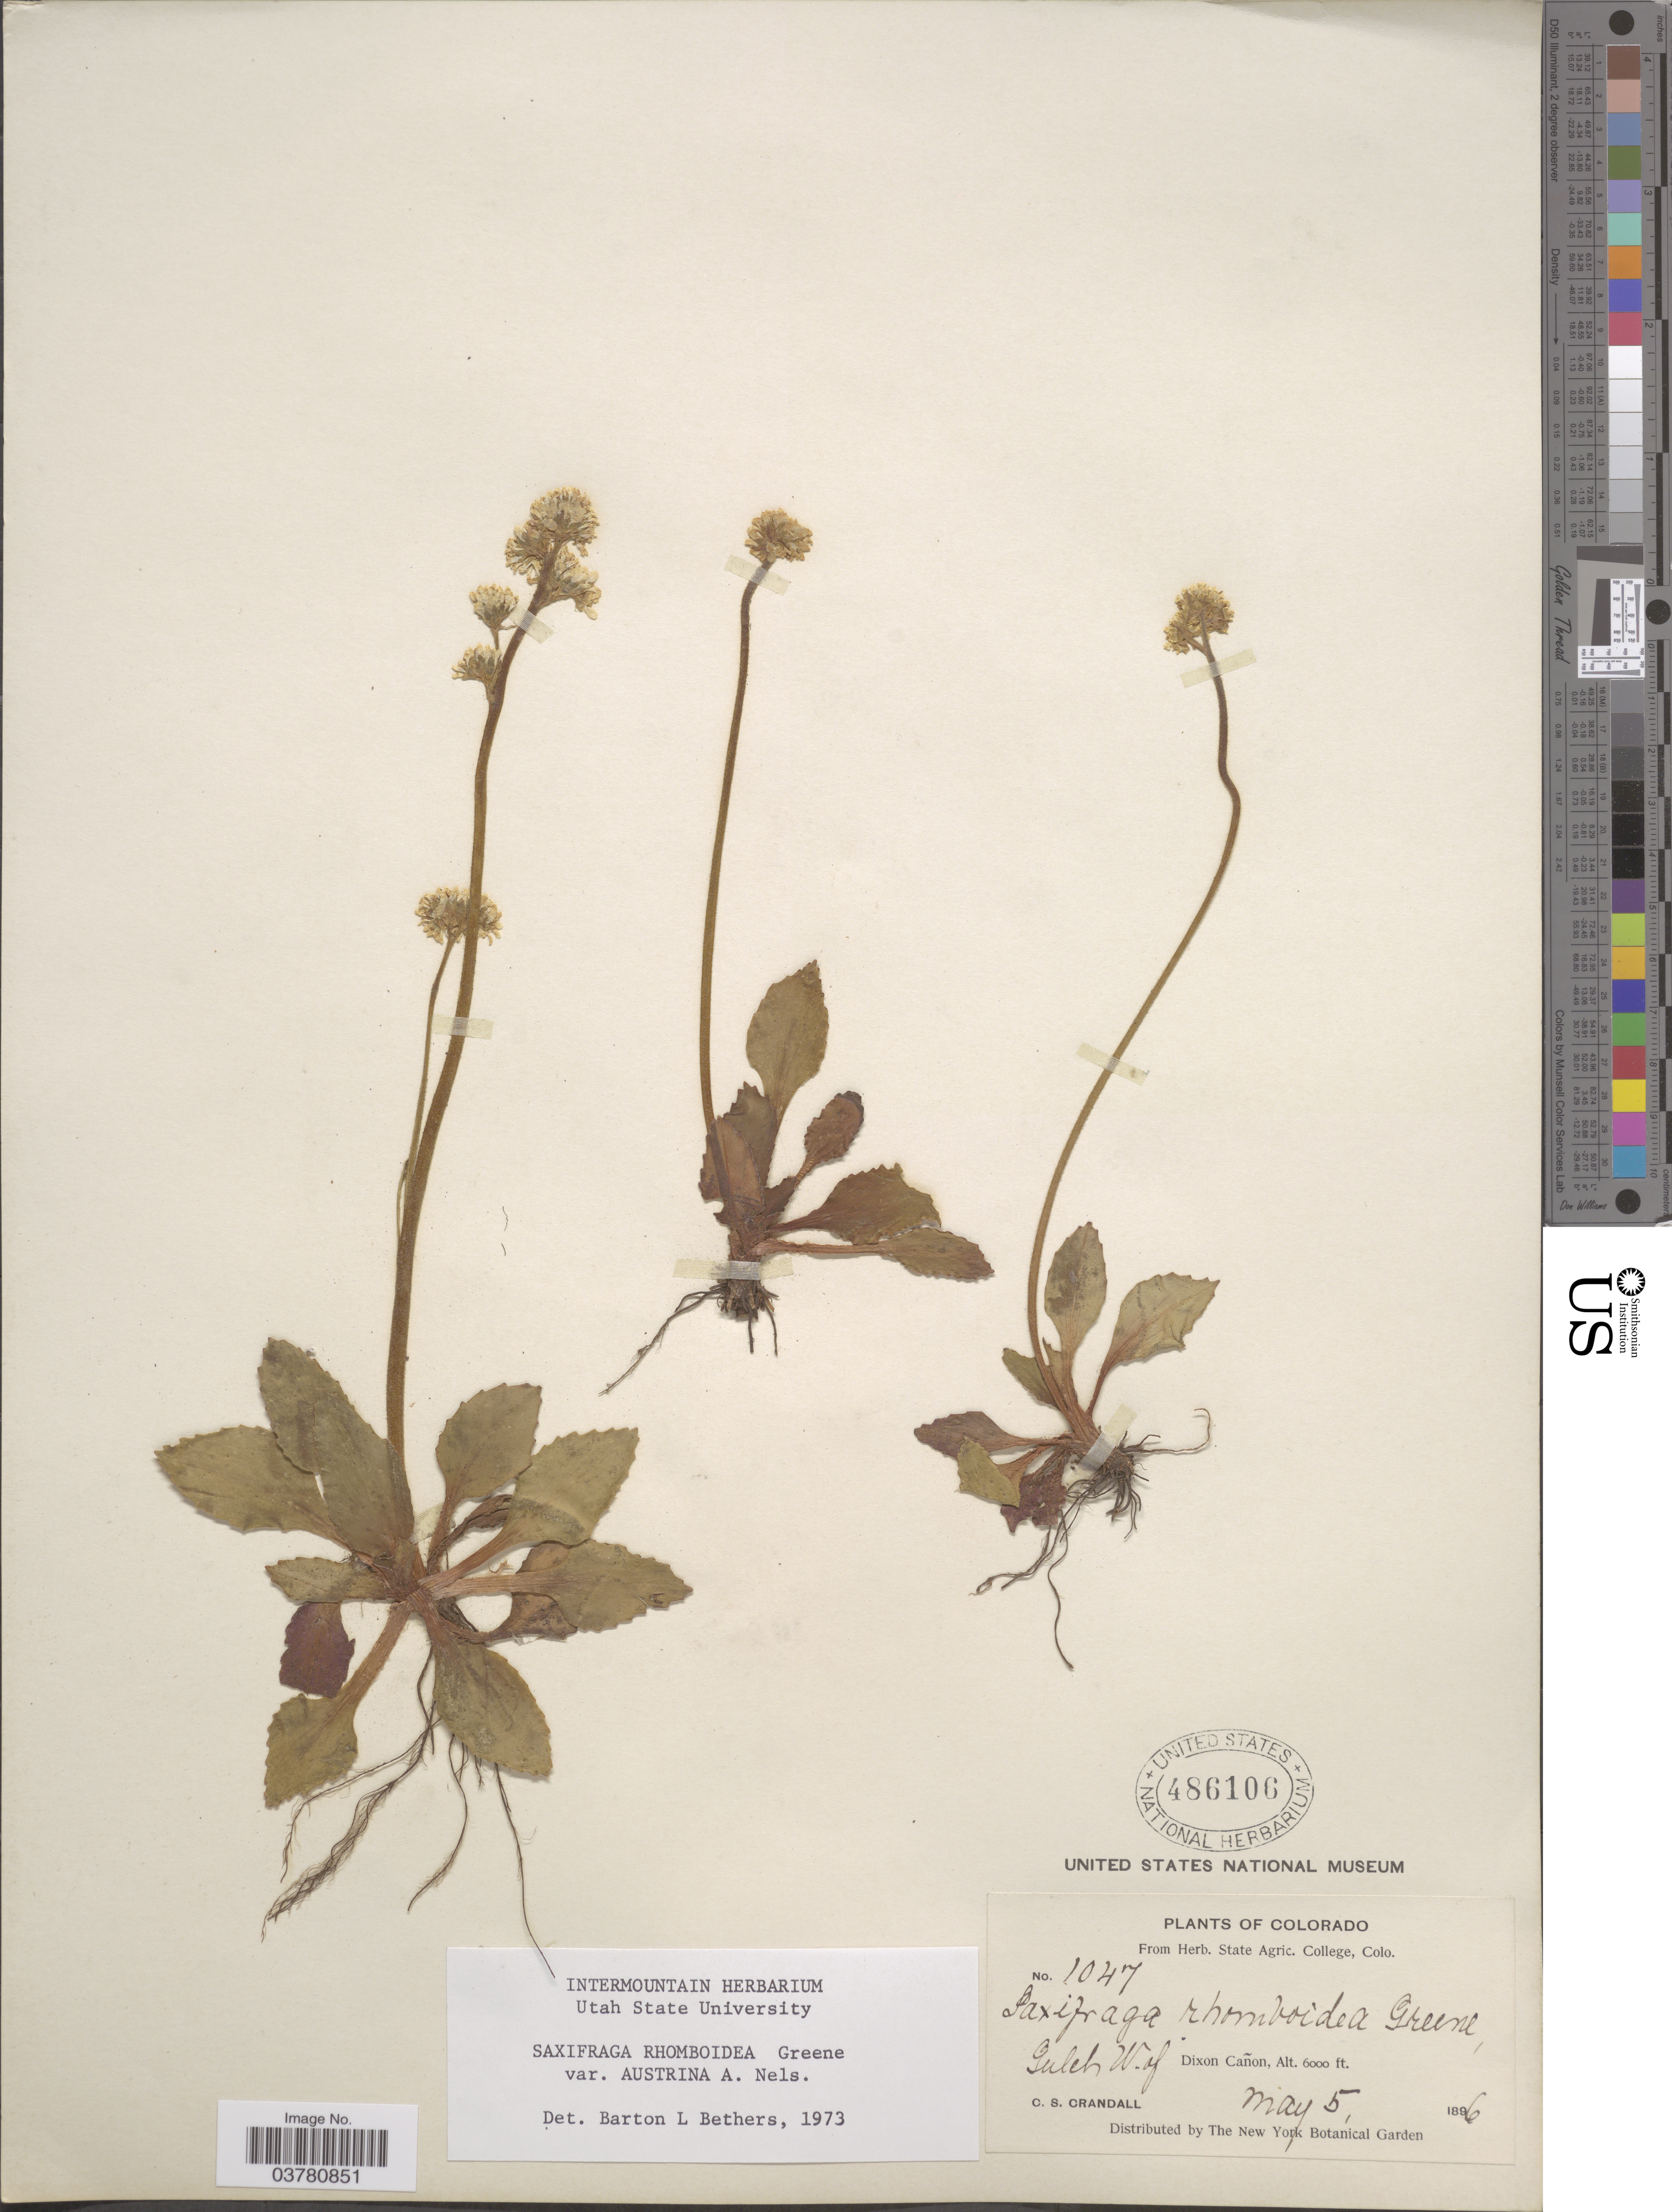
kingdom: Plantae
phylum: Tracheophyta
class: Magnoliopsida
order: Saxifragales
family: Saxifragaceae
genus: Micranthes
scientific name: Micranthes rhomboidea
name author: (Greene) Small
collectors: C. Crandall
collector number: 1047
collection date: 1896-05-05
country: United States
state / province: Colorado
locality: Gulch W. of Dixon Cañon.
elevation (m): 1829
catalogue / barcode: US 486106